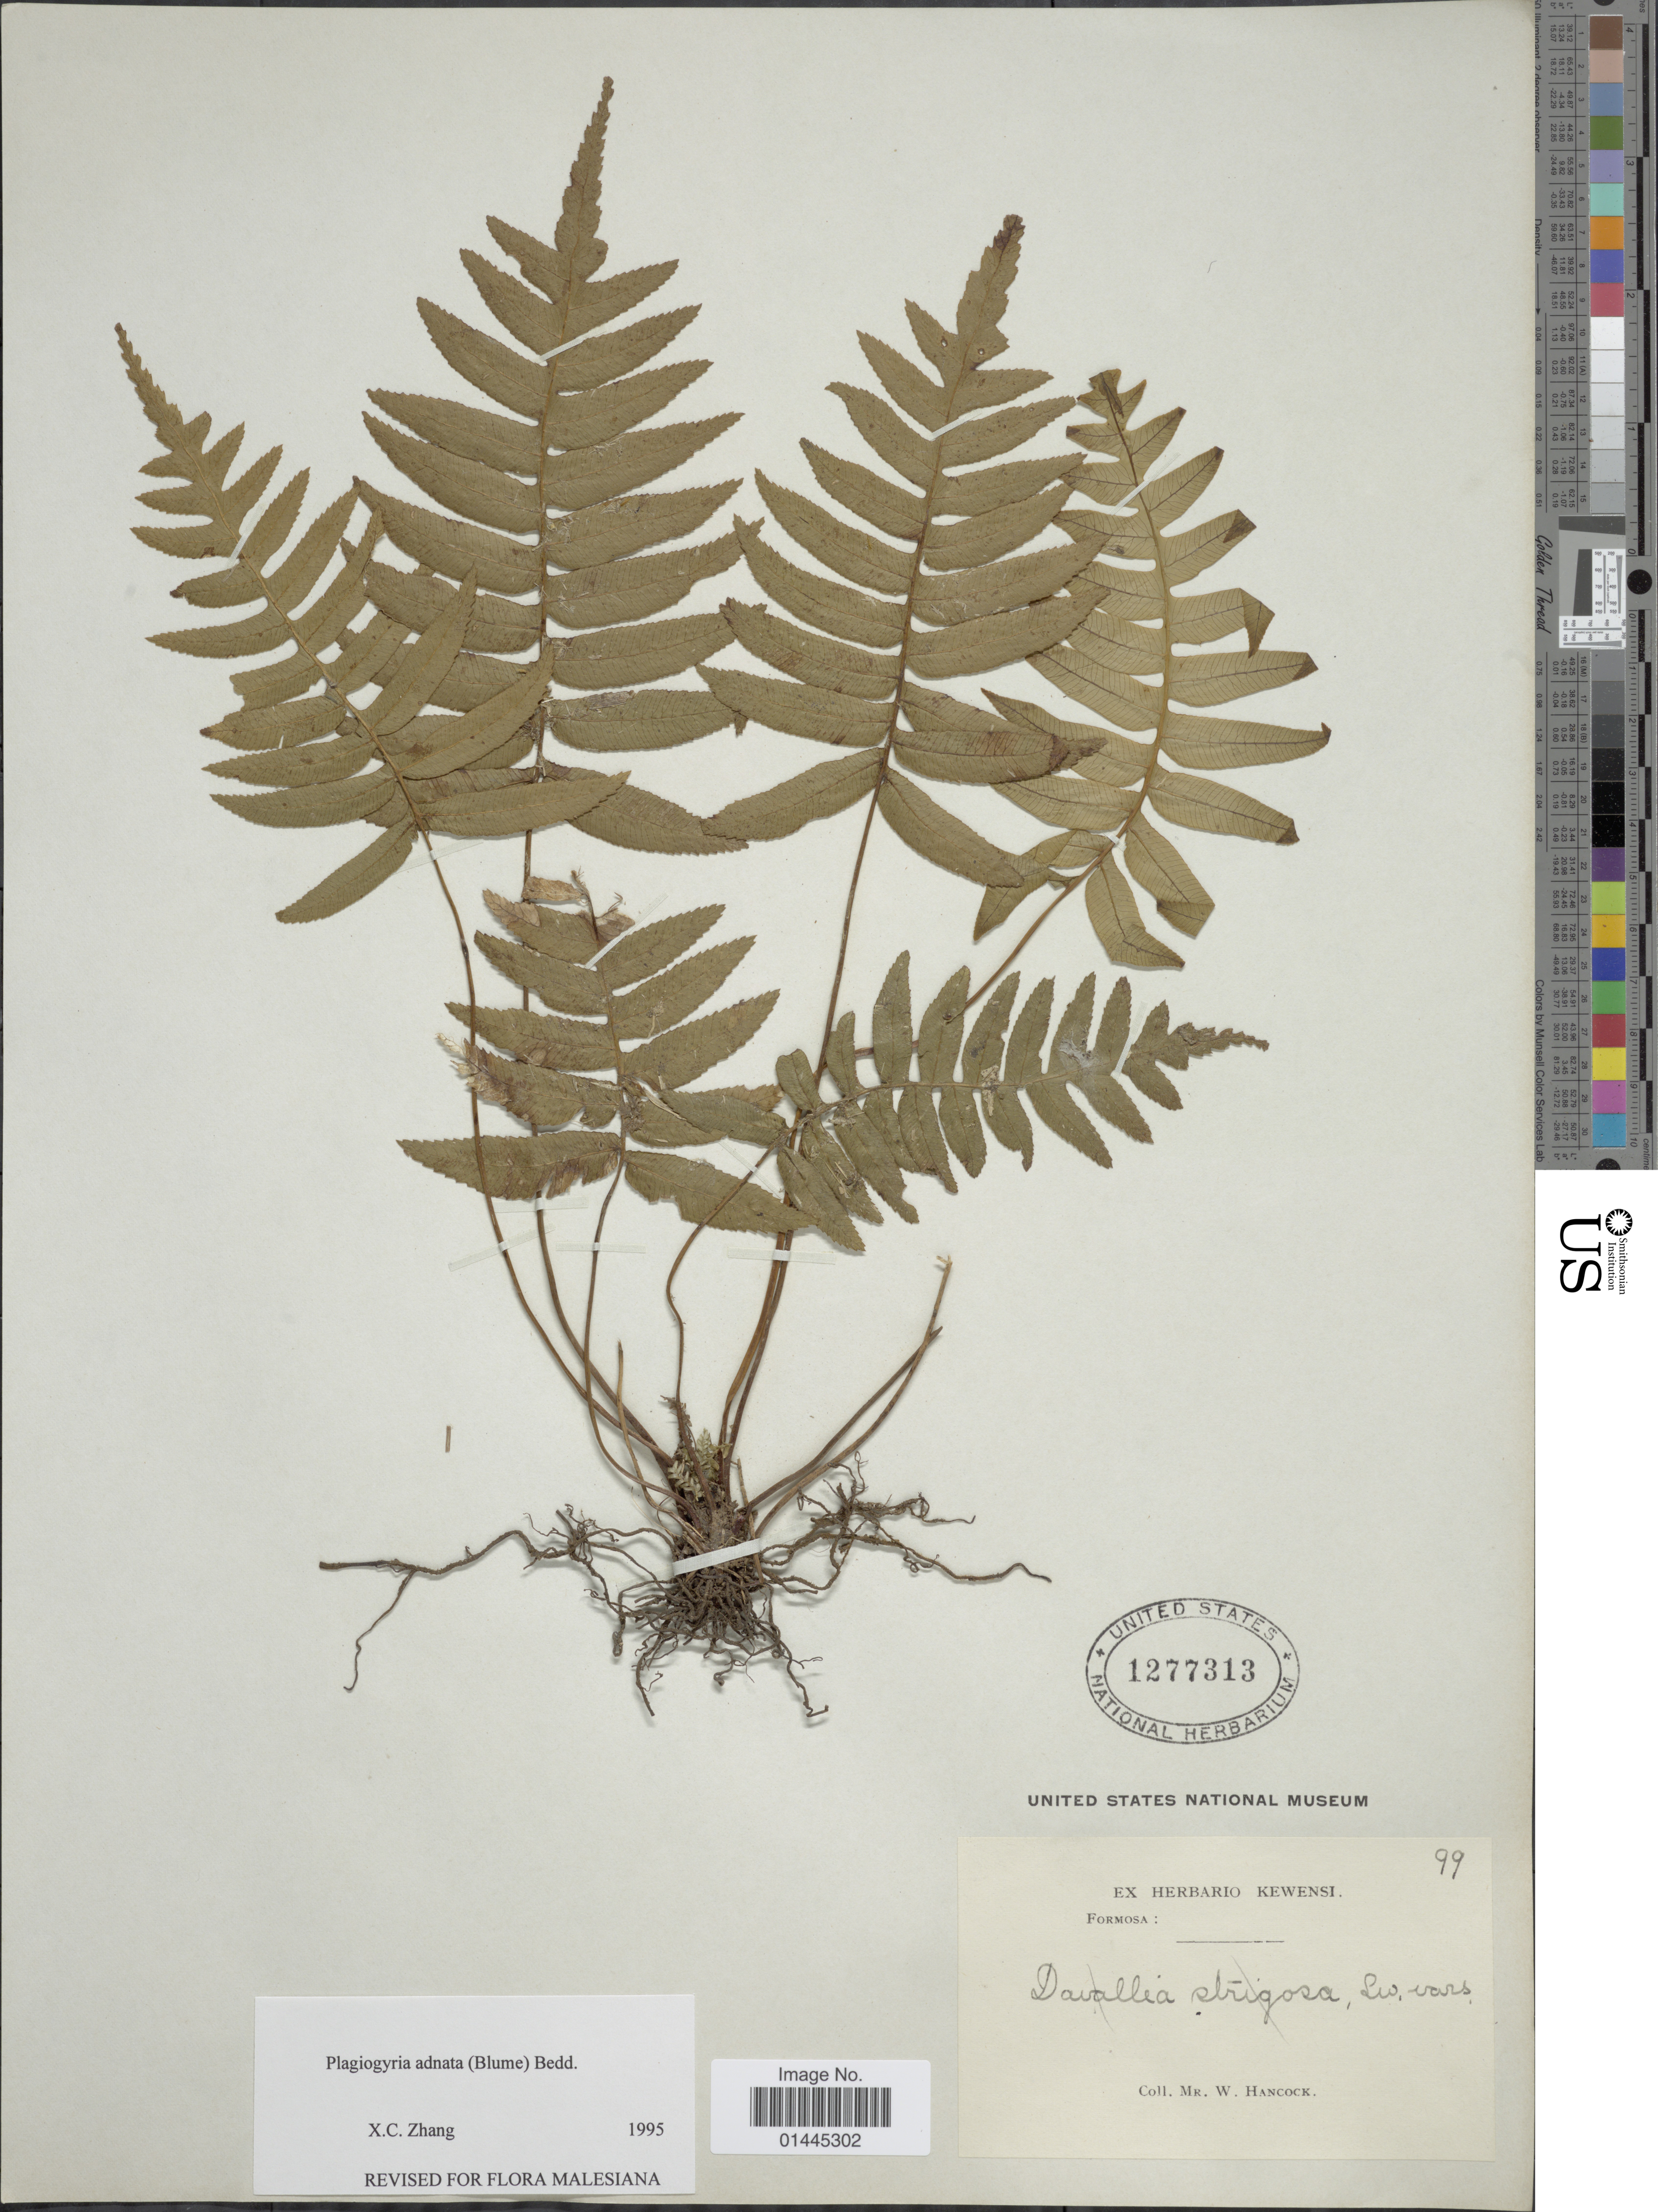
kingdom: Plantae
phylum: Tracheophyta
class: Polypodiopsida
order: Cyatheales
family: Plagiogyriaceae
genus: Plagiogyria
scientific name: Plagiogyria adnata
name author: (Blume) Bedd.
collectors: W. Hancock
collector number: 99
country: Taiwan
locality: Formosa.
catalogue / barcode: US 1277313